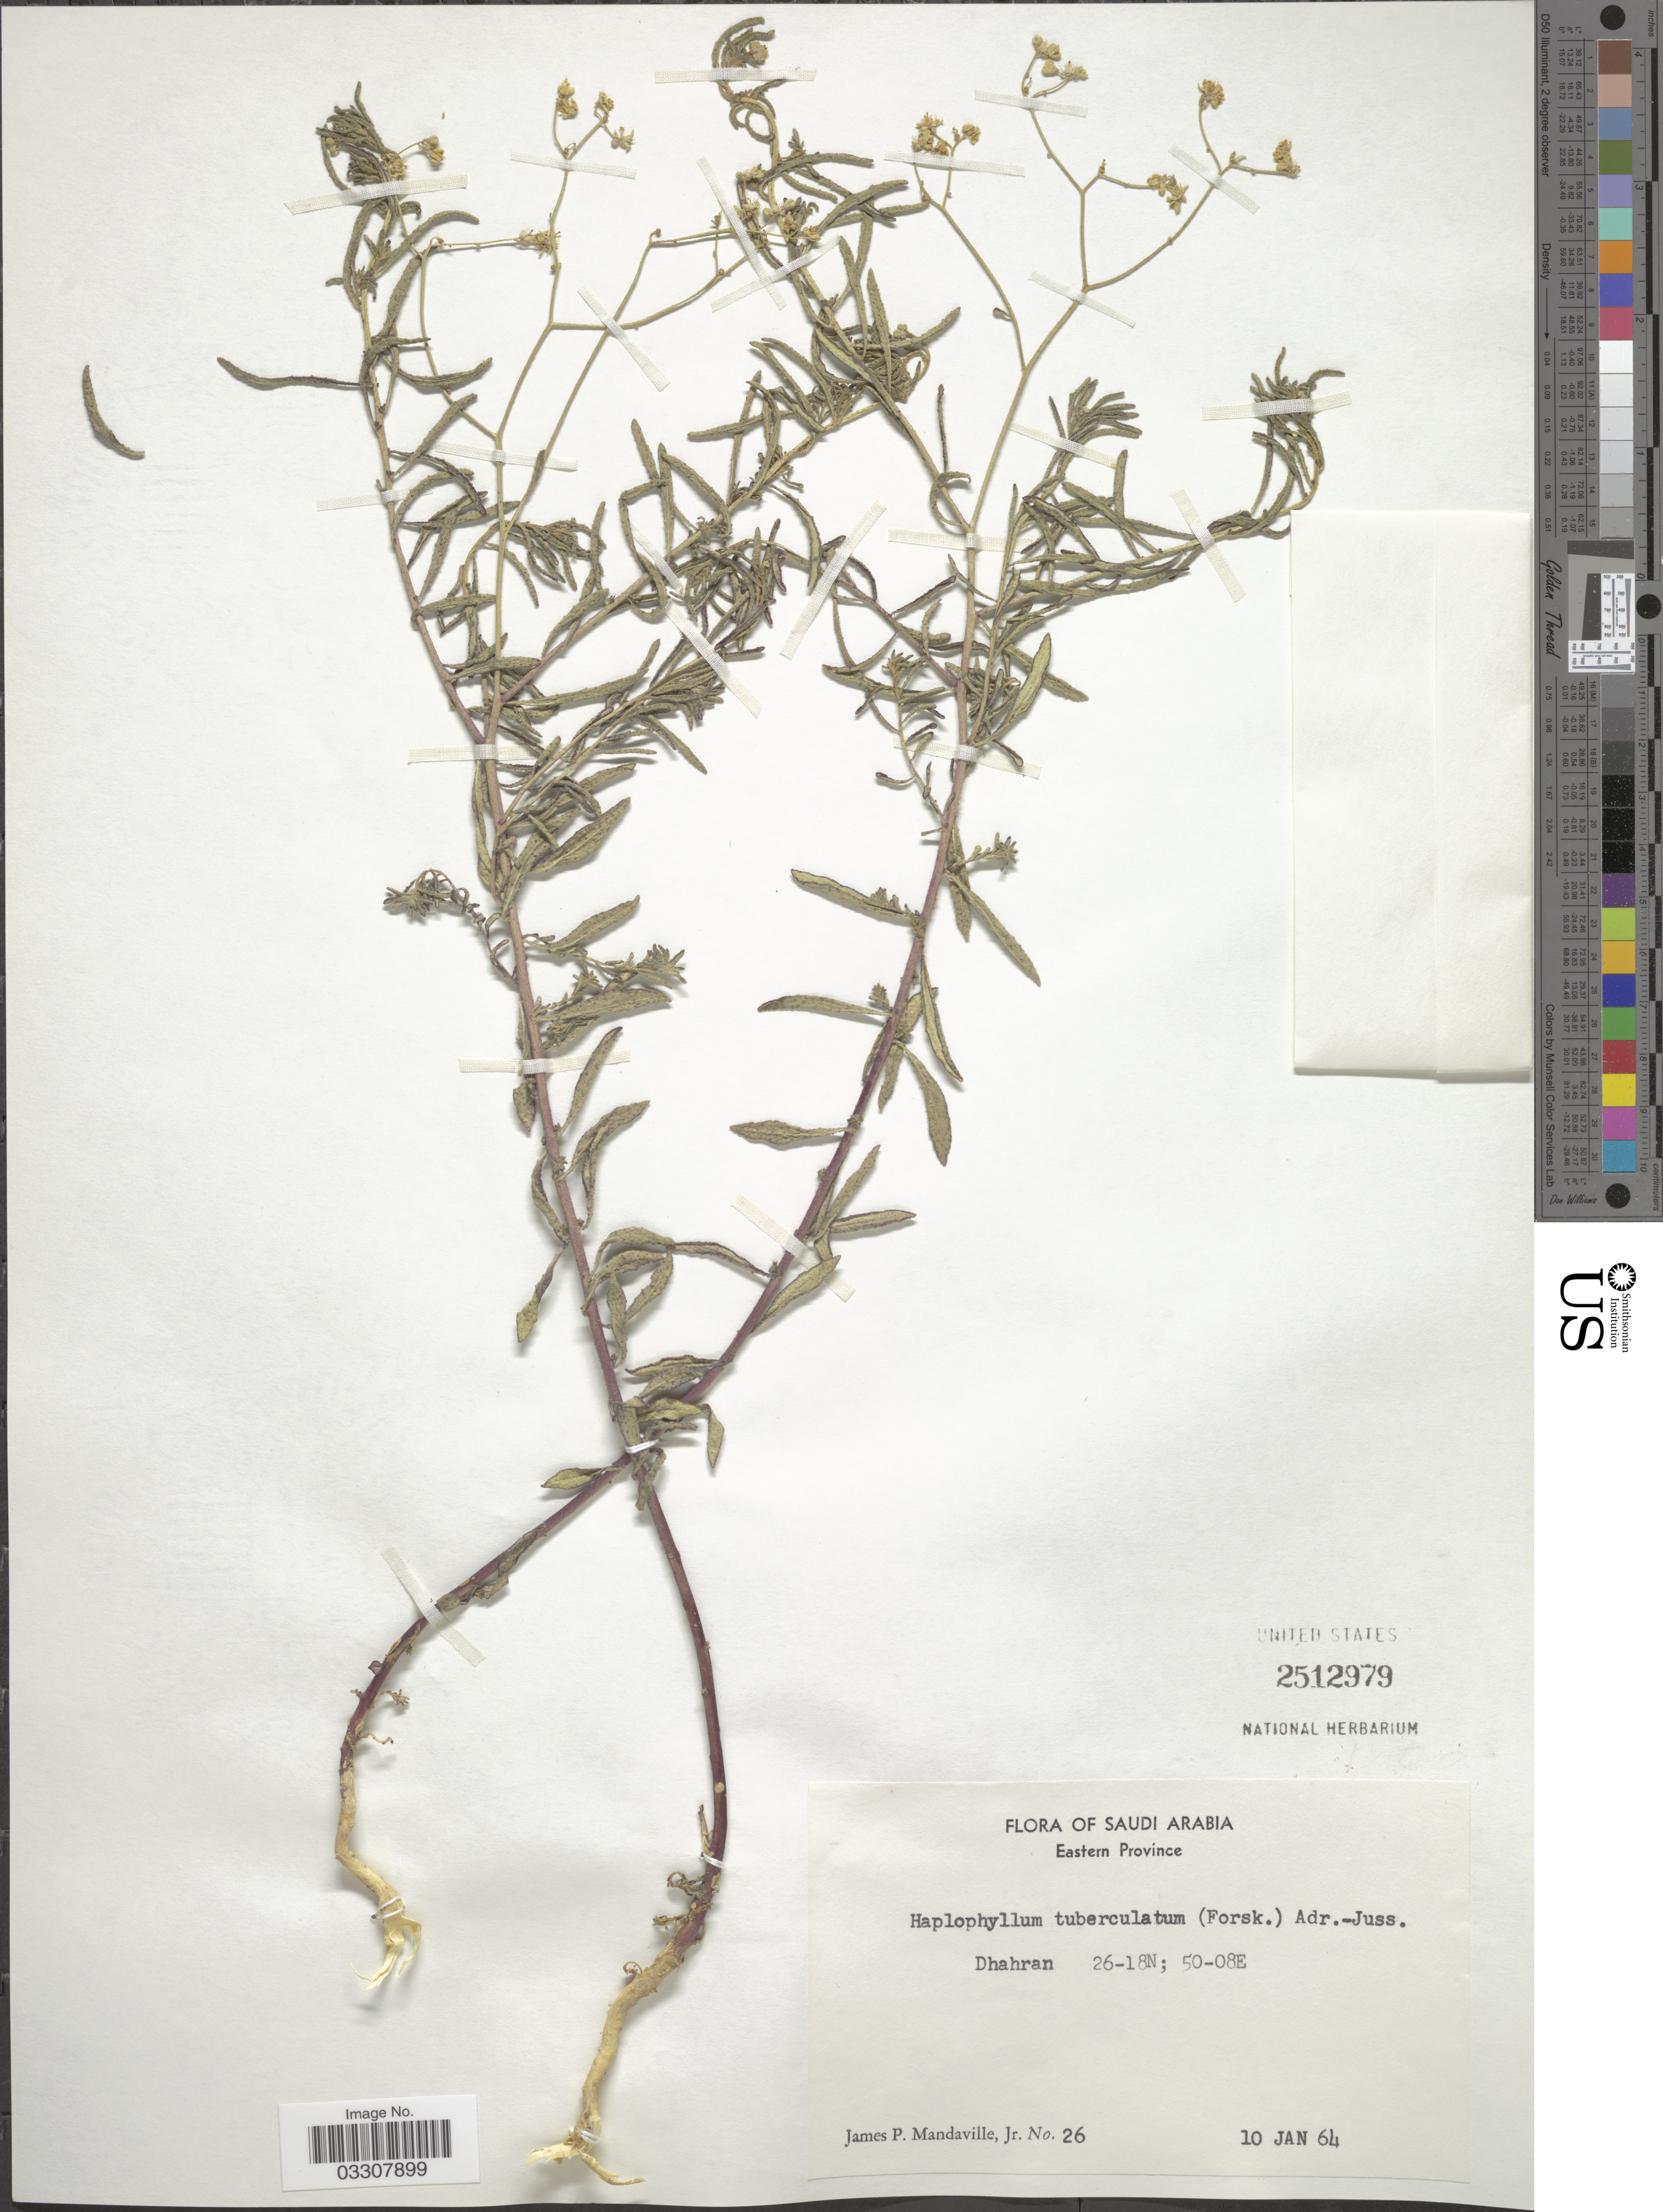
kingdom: Plantae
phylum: Tracheophyta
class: Magnoliopsida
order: Sapindales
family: Rutaceae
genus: Haplophyllum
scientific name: Haplophyllum tuberculatum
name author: (Forssk.) A. Juss.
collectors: J. Mandaville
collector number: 26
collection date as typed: Transcribed d/m/y: 10/1/64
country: Saudi Arabia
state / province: Ash Sharqiyah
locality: Eastern Province. Dhahran.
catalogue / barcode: US 2512979